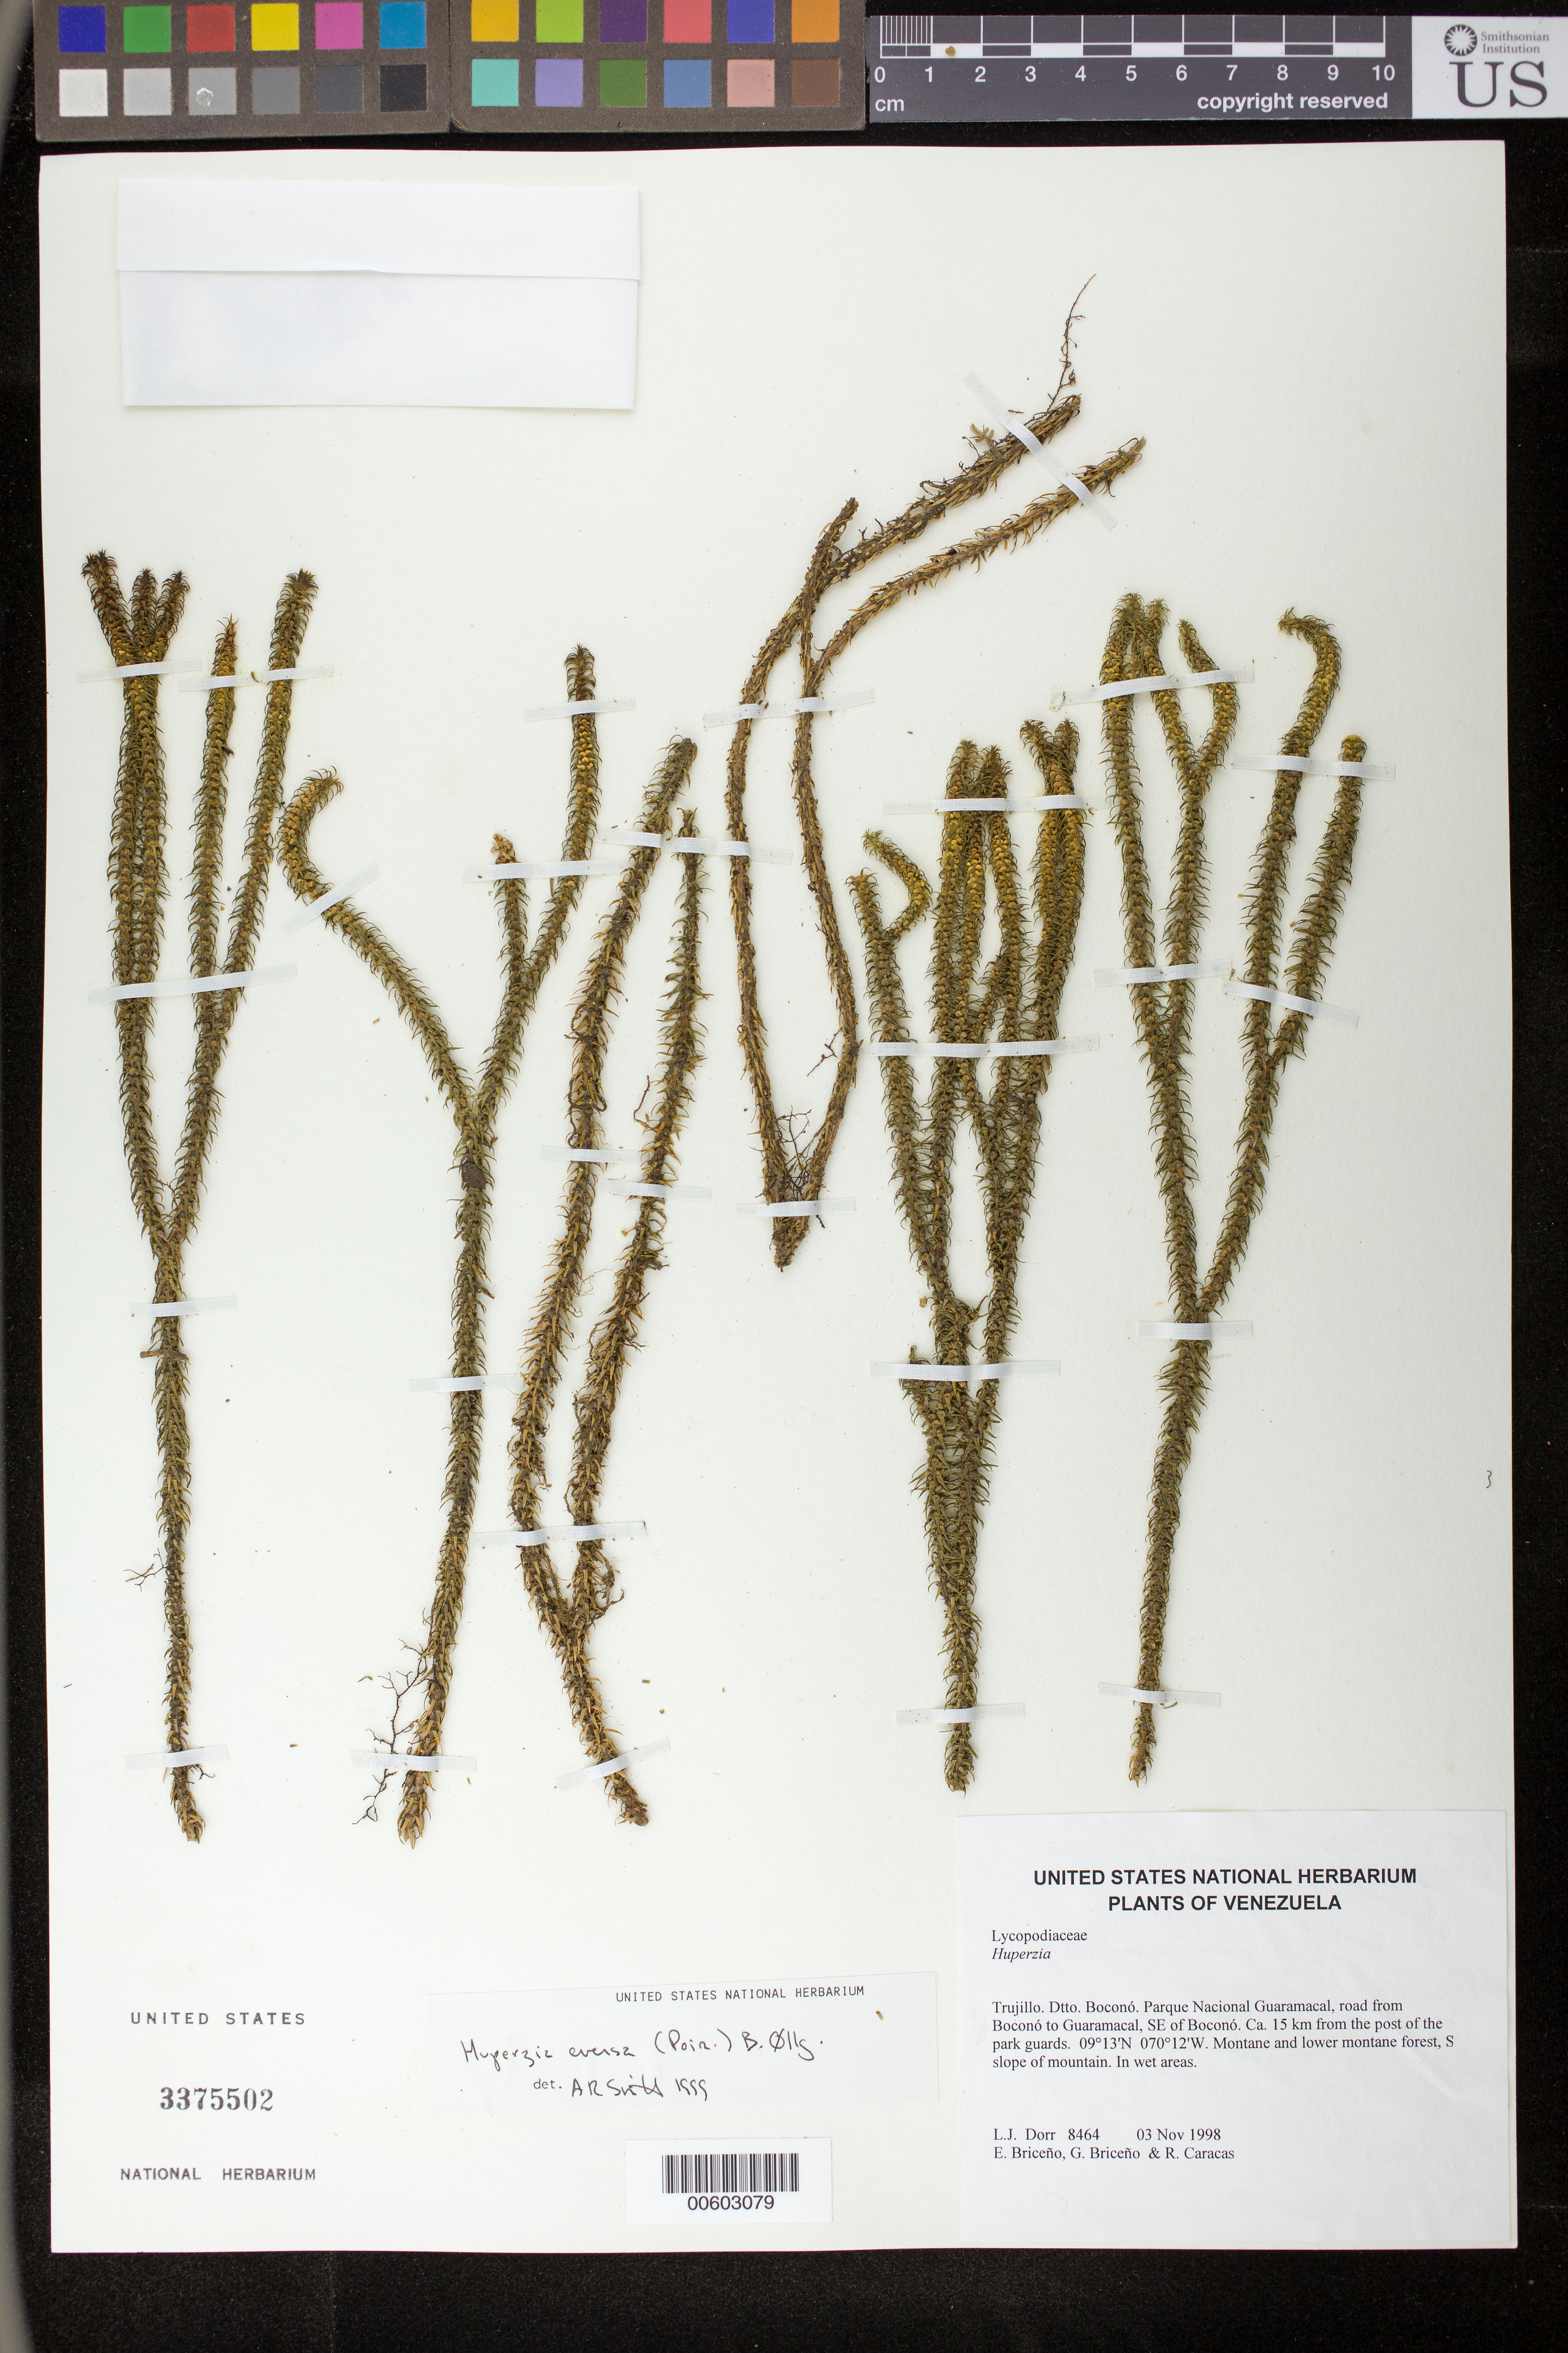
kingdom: Plantae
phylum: Tracheophyta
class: Lycopodiopsida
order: Lycopodiales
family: Lycopodiaceae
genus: Phlegmariurus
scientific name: Phlegmariurus eversus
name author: (Poir.) B. Øllg.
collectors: L. J. Dorr, E. Briceño, G. Briceño & R. Caracas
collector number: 8464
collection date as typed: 03 Nov 1998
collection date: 1998-11-03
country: Venezuela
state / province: Trujillo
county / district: Boconó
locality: Parque Nacional Guaramacal, road from Boconó to Guaramacal, SE of Boconó, ca. 15 km from the post of the park guards.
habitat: Montane and lower montane forest, S slope of mountain. In wet areas.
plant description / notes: COL, CTES, F, MO, NY, UC, US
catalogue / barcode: US 3375502